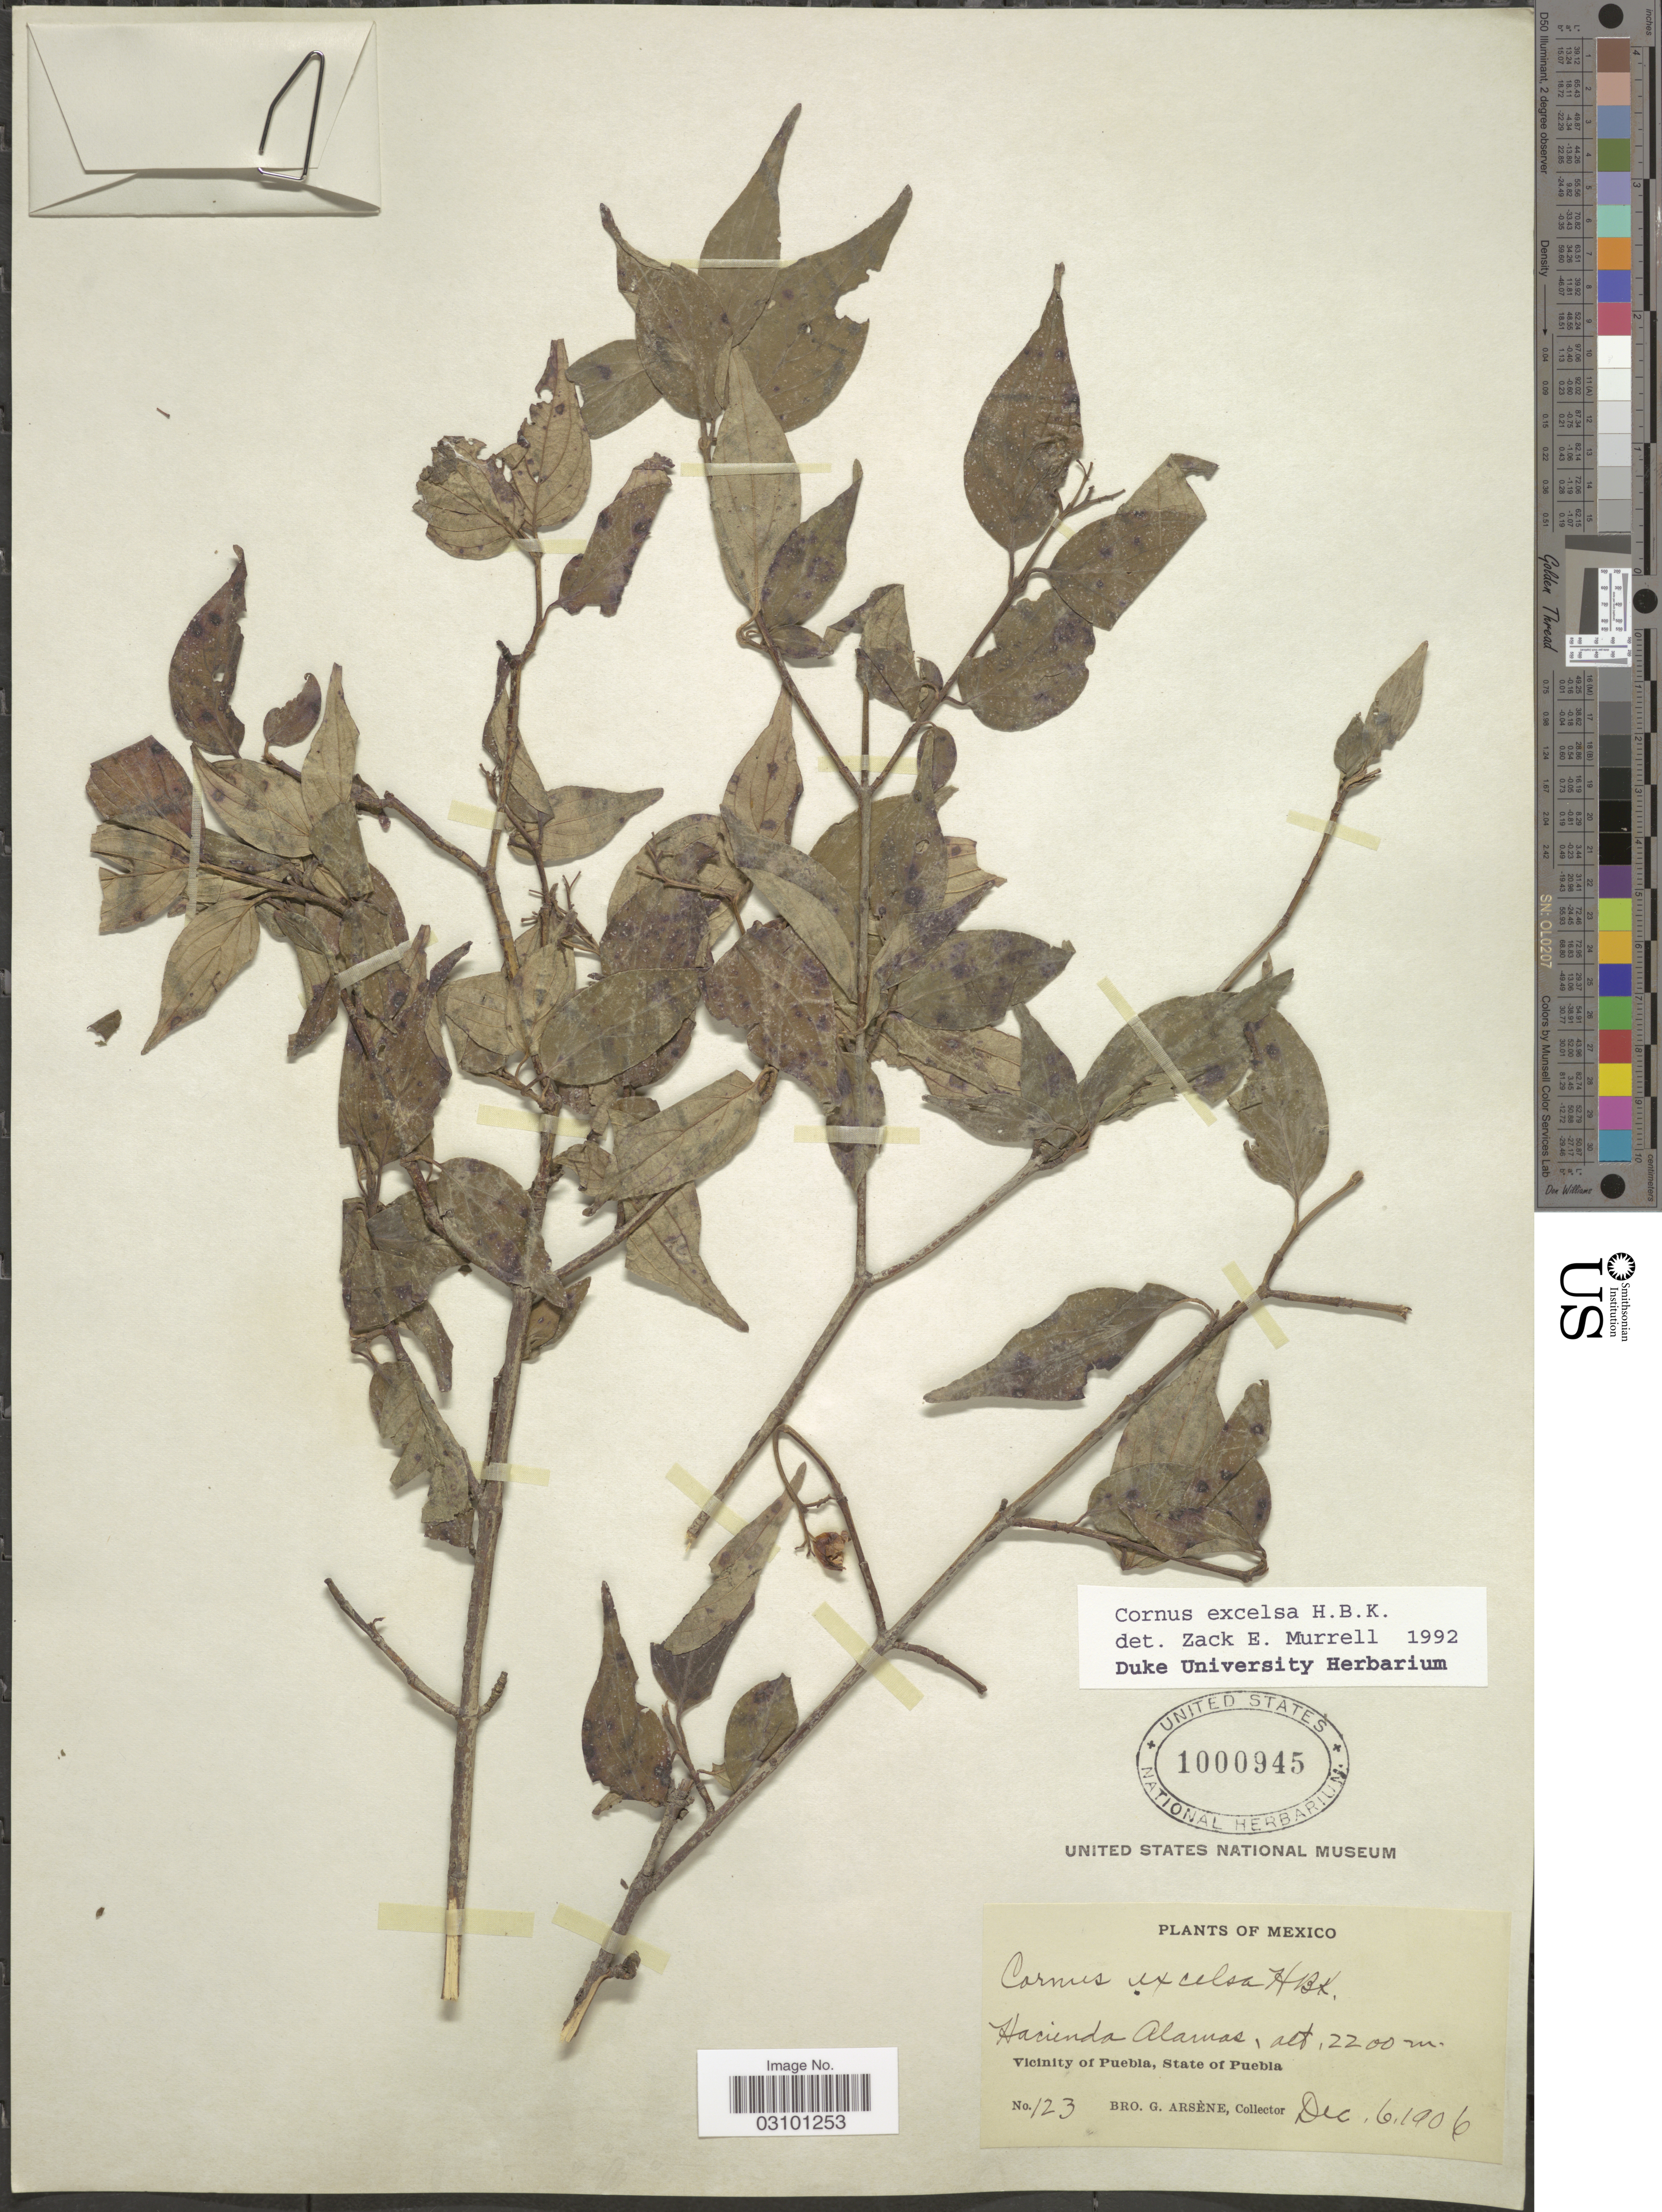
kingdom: Plantae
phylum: Tracheophyta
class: Magnoliopsida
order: Cornales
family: Cornaceae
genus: Cornus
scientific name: Cornus excelsa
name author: Kunth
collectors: Bro. G. Arsène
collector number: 123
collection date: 1906-12-06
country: Mexico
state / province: Puebla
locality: Hacienda Alamas. Vicinity of Puebla.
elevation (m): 2200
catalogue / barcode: US 1000945